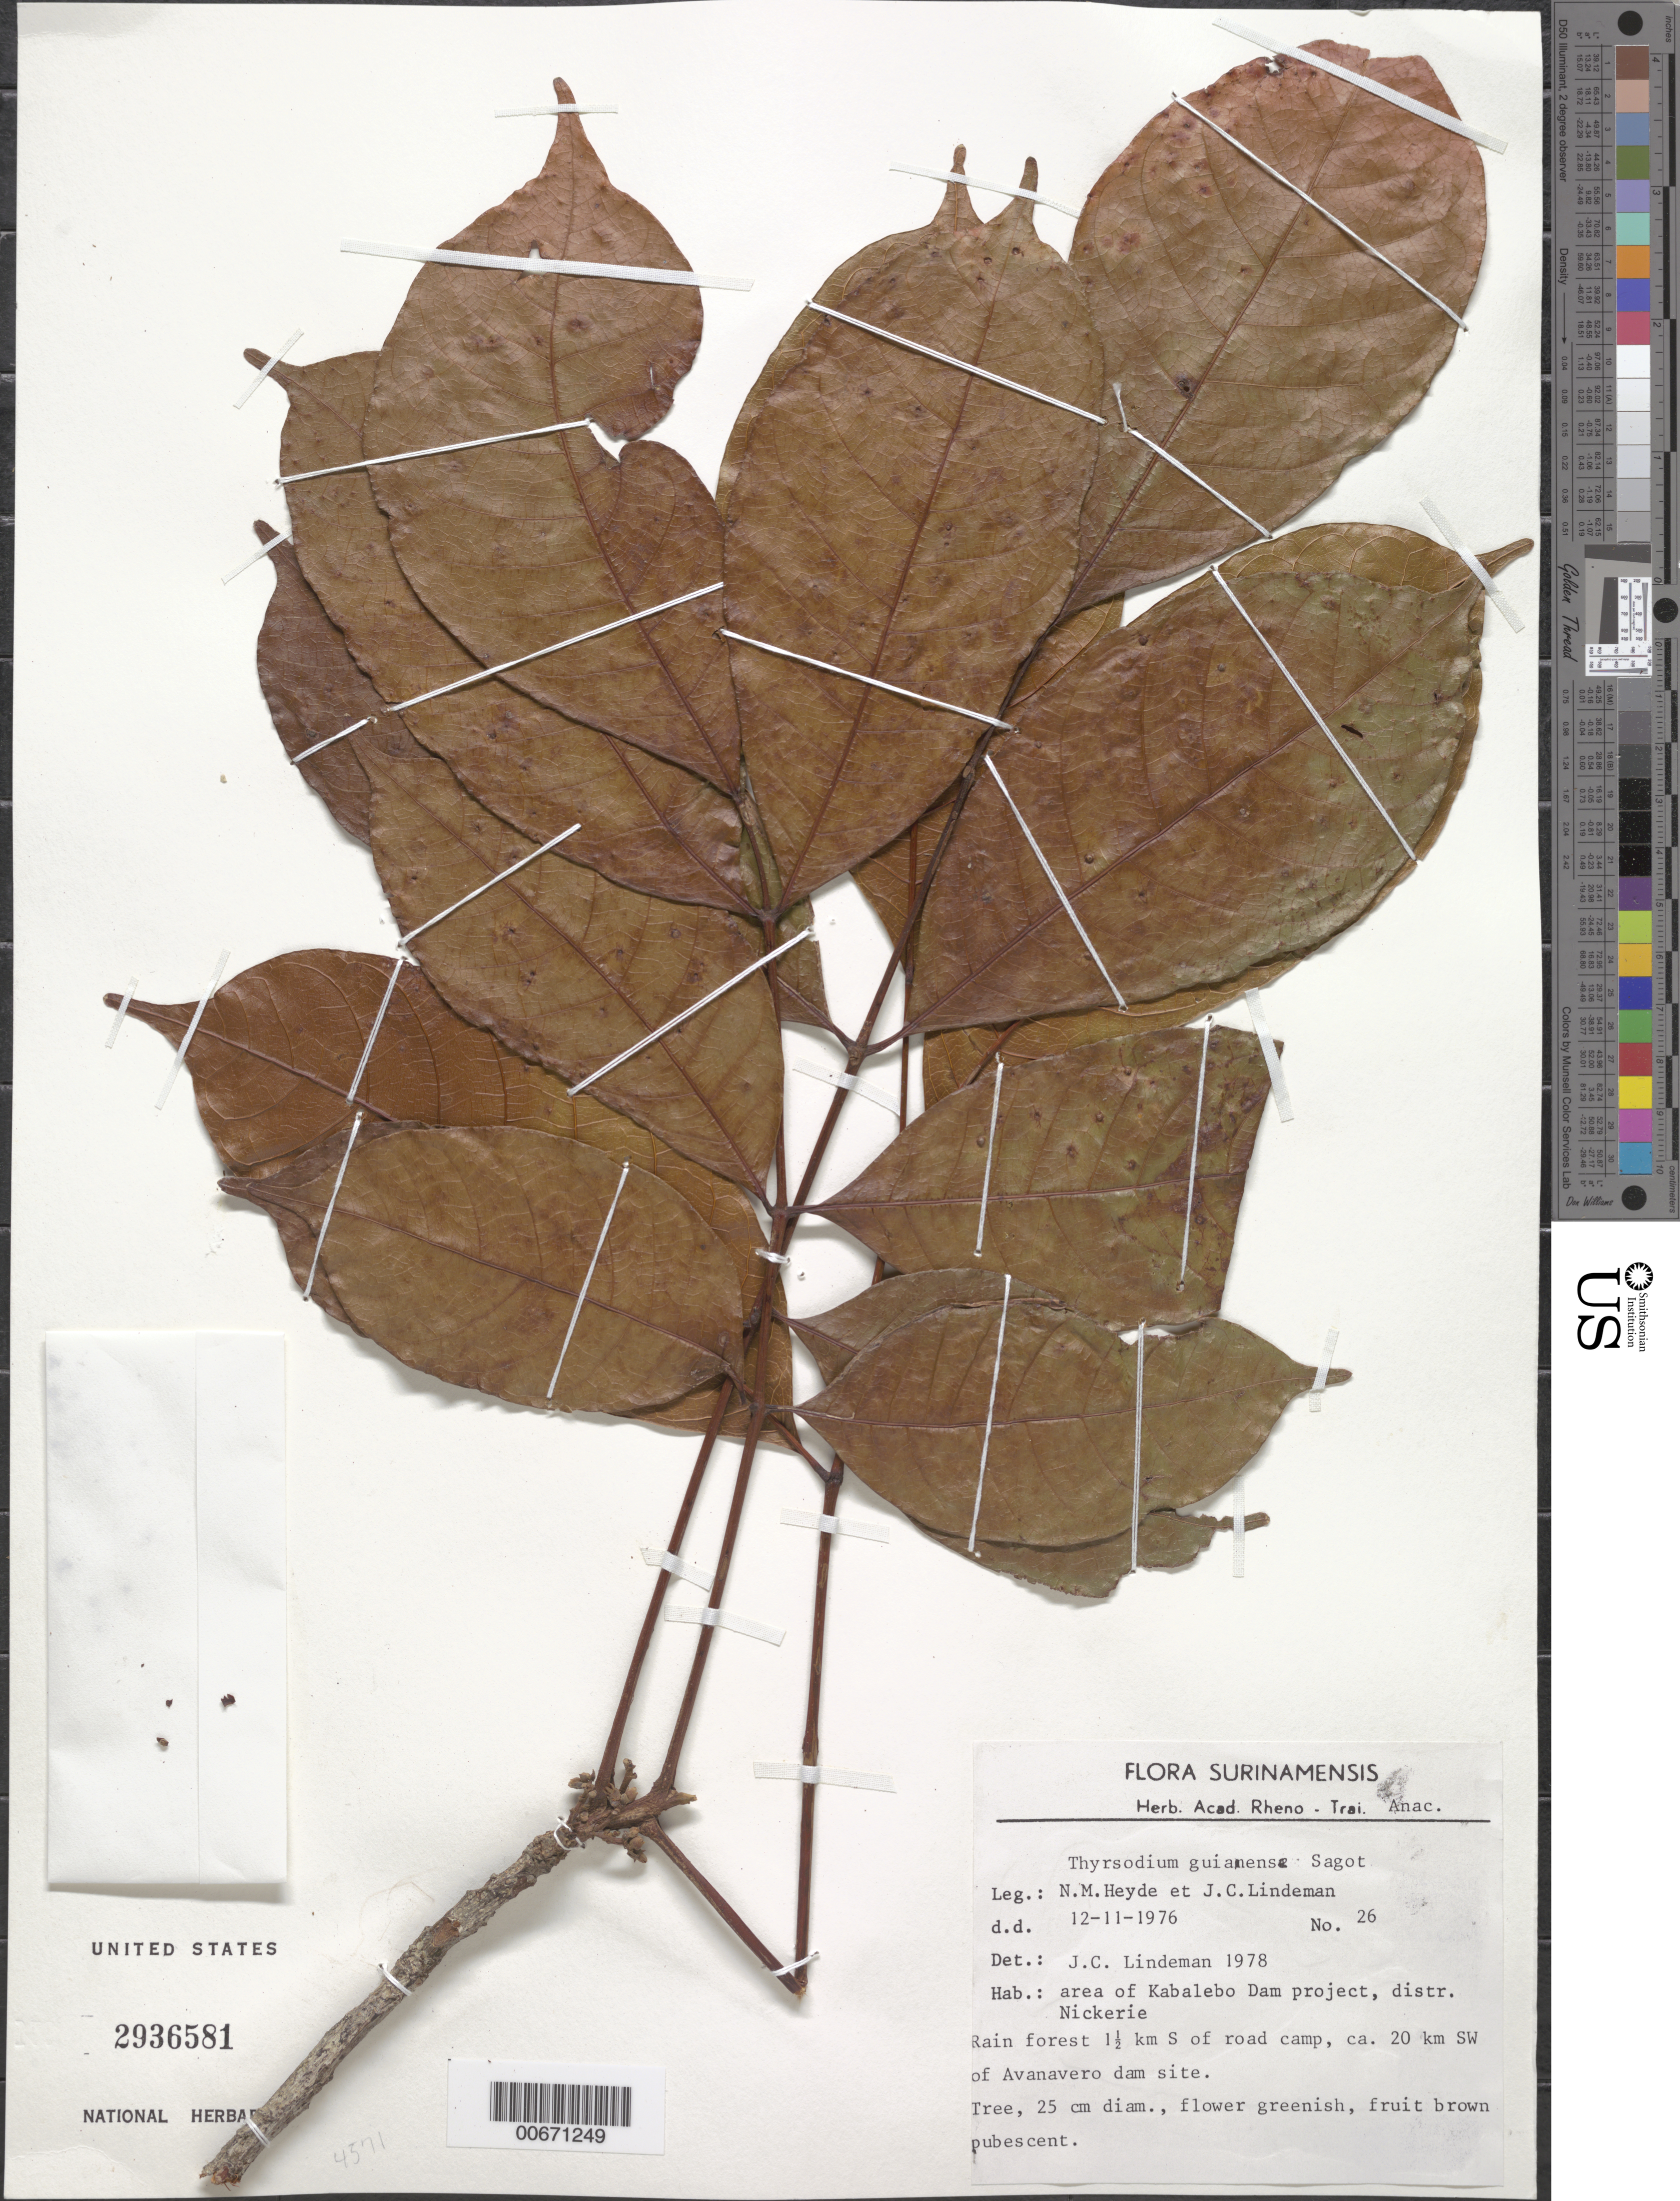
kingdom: Plantae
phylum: Tracheophyta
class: Magnoliopsida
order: Sapindales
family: Anacardiaceae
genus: Thyrsodium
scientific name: Thyrsodium guianense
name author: Sagot ex Marchand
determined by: Lindeman, J. C.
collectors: N. M. Heyde & J. C. Lindeman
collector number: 26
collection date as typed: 12-Nov-76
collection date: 1976-11-12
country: Suriname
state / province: Nickerie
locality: Kabalebo Dam project area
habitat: Rain forest 1.5 km S of road camp, ca. 20 km SW of Avanavero dam site;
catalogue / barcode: US 2936581